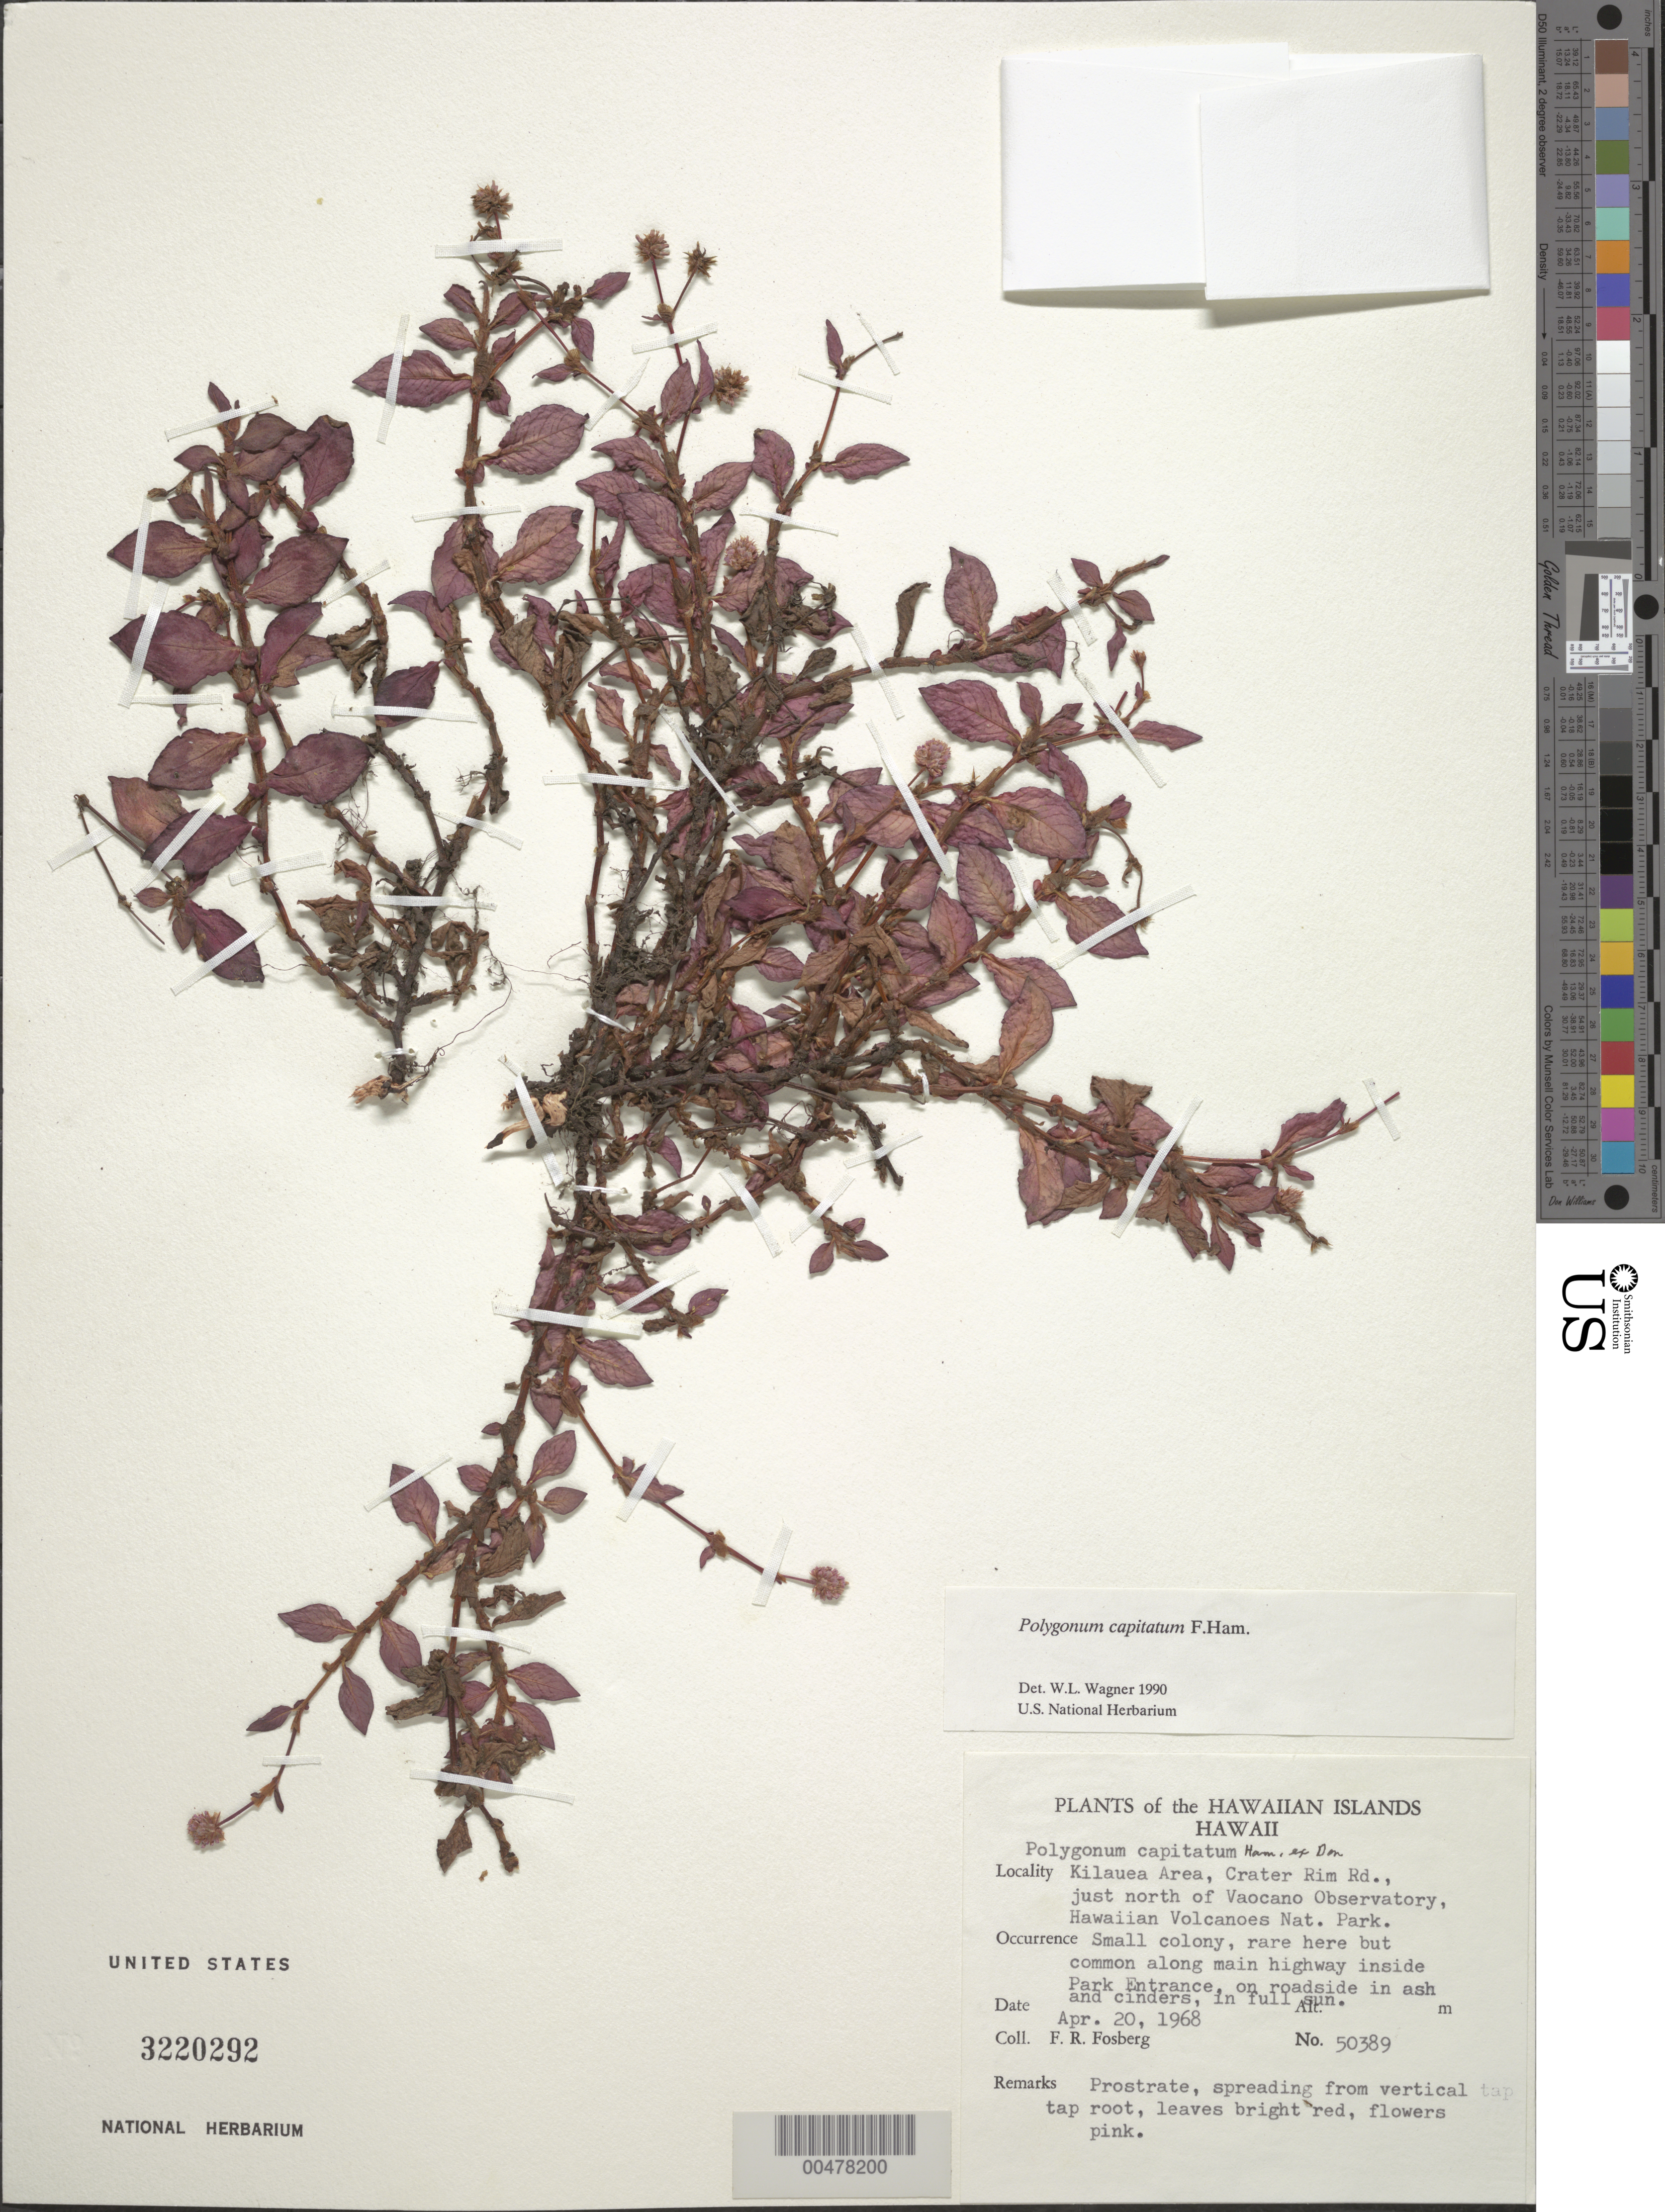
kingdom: Plantae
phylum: Tracheophyta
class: Magnoliopsida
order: Caryophyllales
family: Polygonaceae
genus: Persicaria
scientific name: Persicaria capitata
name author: (Buch.-Ham. ex D. Don) H. Gross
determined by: Wagner, W. L., (BOT), Smithsonian Institution - National Museum of Natural History (UNITED STATES)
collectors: F. R. Fosberg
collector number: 50389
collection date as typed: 20 Apr 1968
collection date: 1968-04-20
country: United States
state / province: Hawaii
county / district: Hawaii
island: Hawaii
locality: Kilauea Area, Crater Rim Rd, just N of Volcano Observatory, Hawaii Volcanoes Nat Park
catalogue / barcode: US 3220292